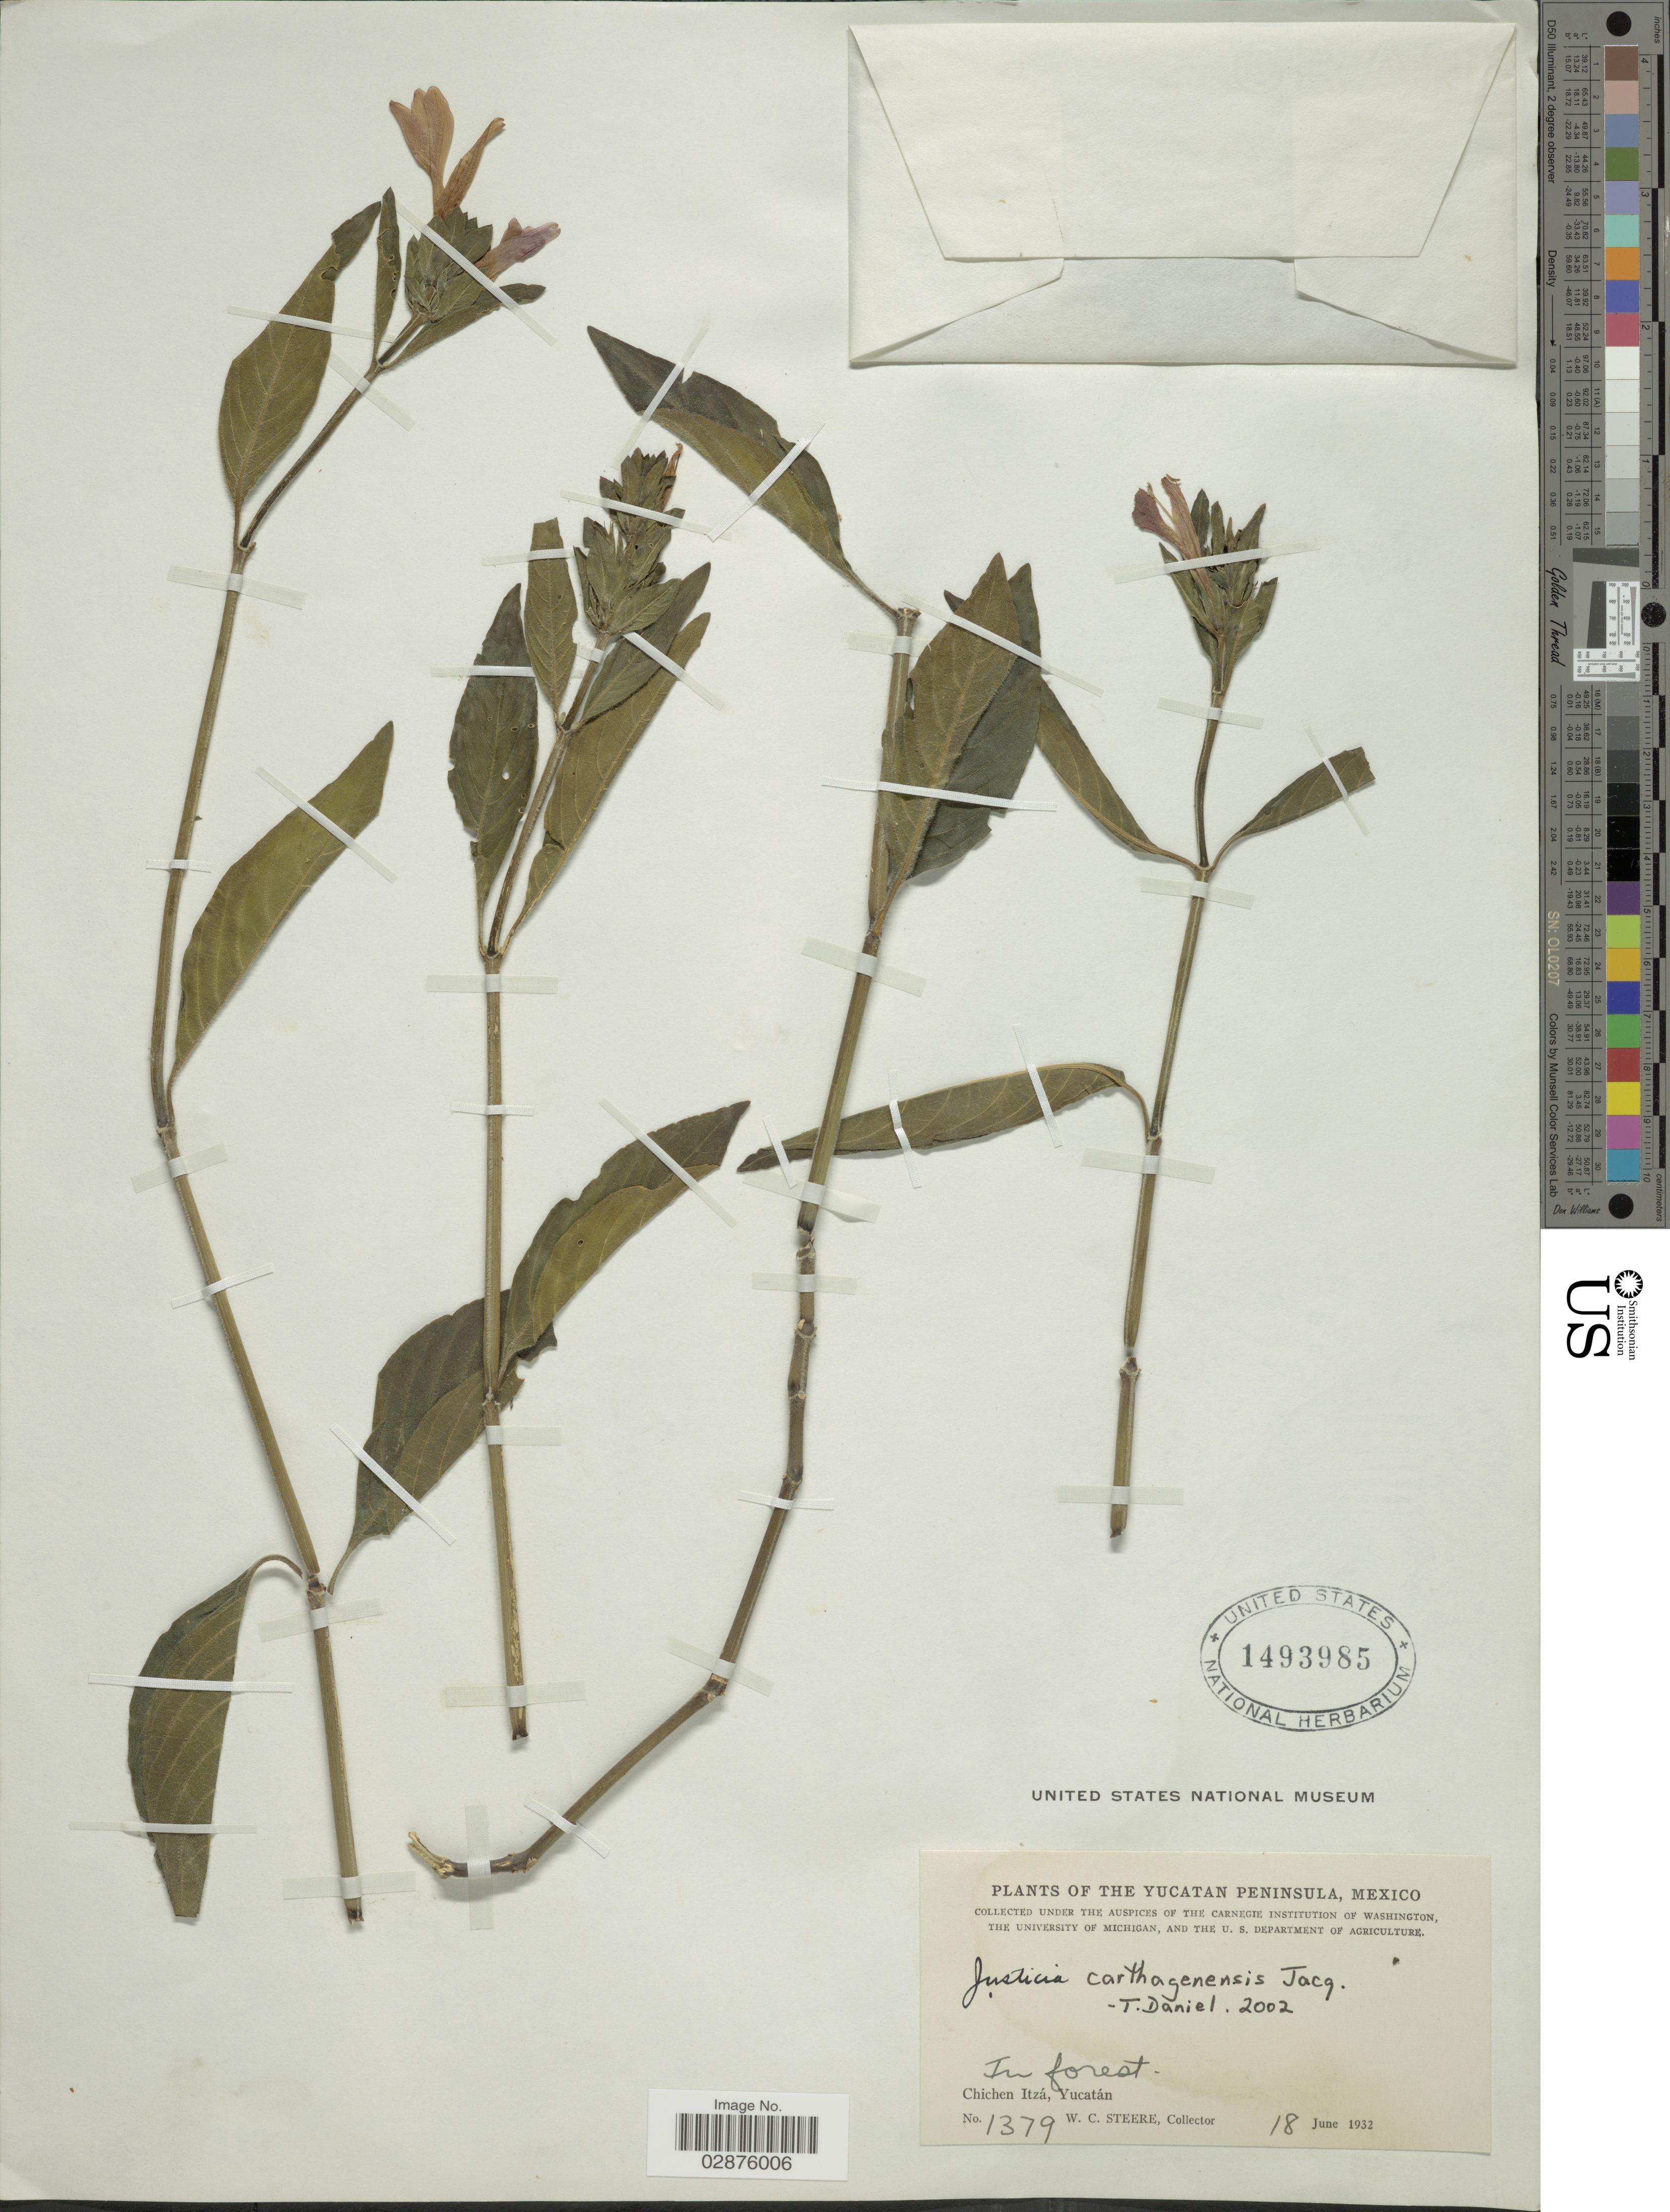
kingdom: Plantae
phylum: Tracheophyta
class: Magnoliopsida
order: Lamiales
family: Acanthaceae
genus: Justicia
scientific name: Justicia carthaginensis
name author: Jacq.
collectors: W. C. Steere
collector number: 1379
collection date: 1932-06-18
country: Mexico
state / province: Yucatán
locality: The Yucatan Peninsula, Mexico, Chichen Itzá, Yucatán.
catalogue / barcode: US 1493985